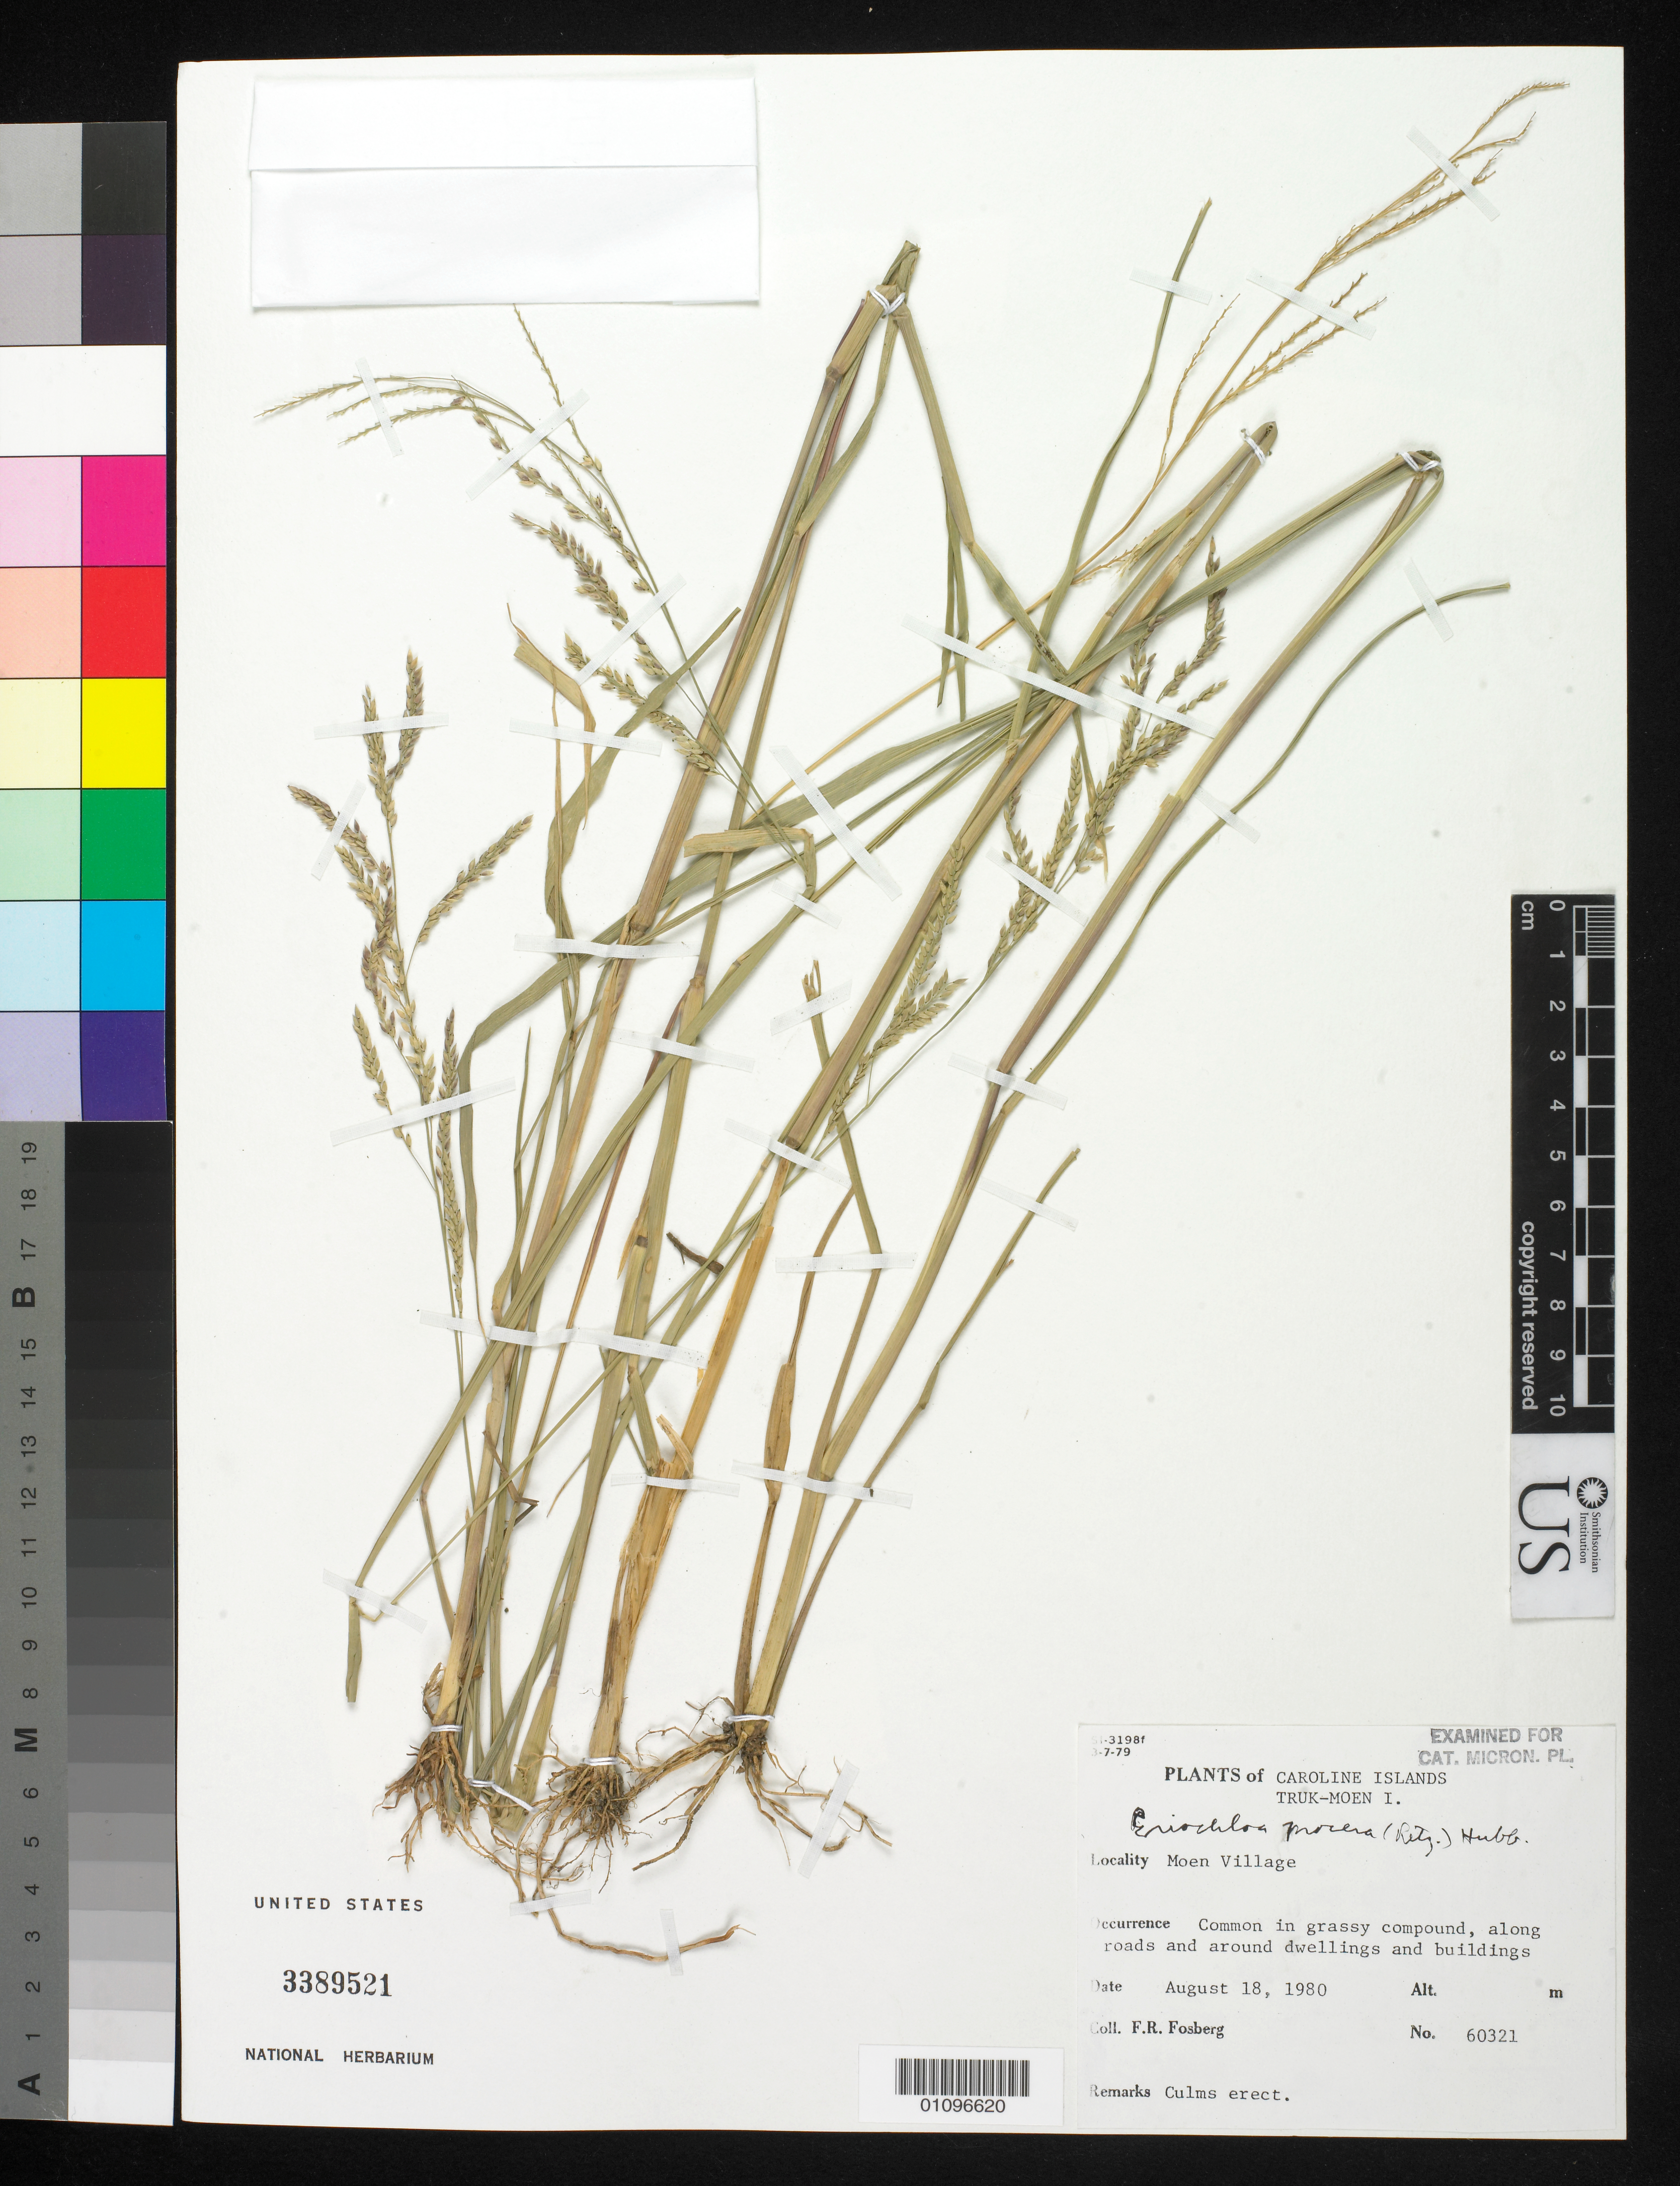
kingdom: Plantae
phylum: Tracheophyta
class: Liliopsida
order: Poales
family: Poaceae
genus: Eriochloa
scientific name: Eriochloa procera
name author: (Retz.) C.E. Hubb.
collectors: F. R. Fosberg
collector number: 60321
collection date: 1980-08-18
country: Micronesia, Federated States of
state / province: Truk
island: Moen [Wono]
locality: Moen Village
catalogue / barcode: US 3389521